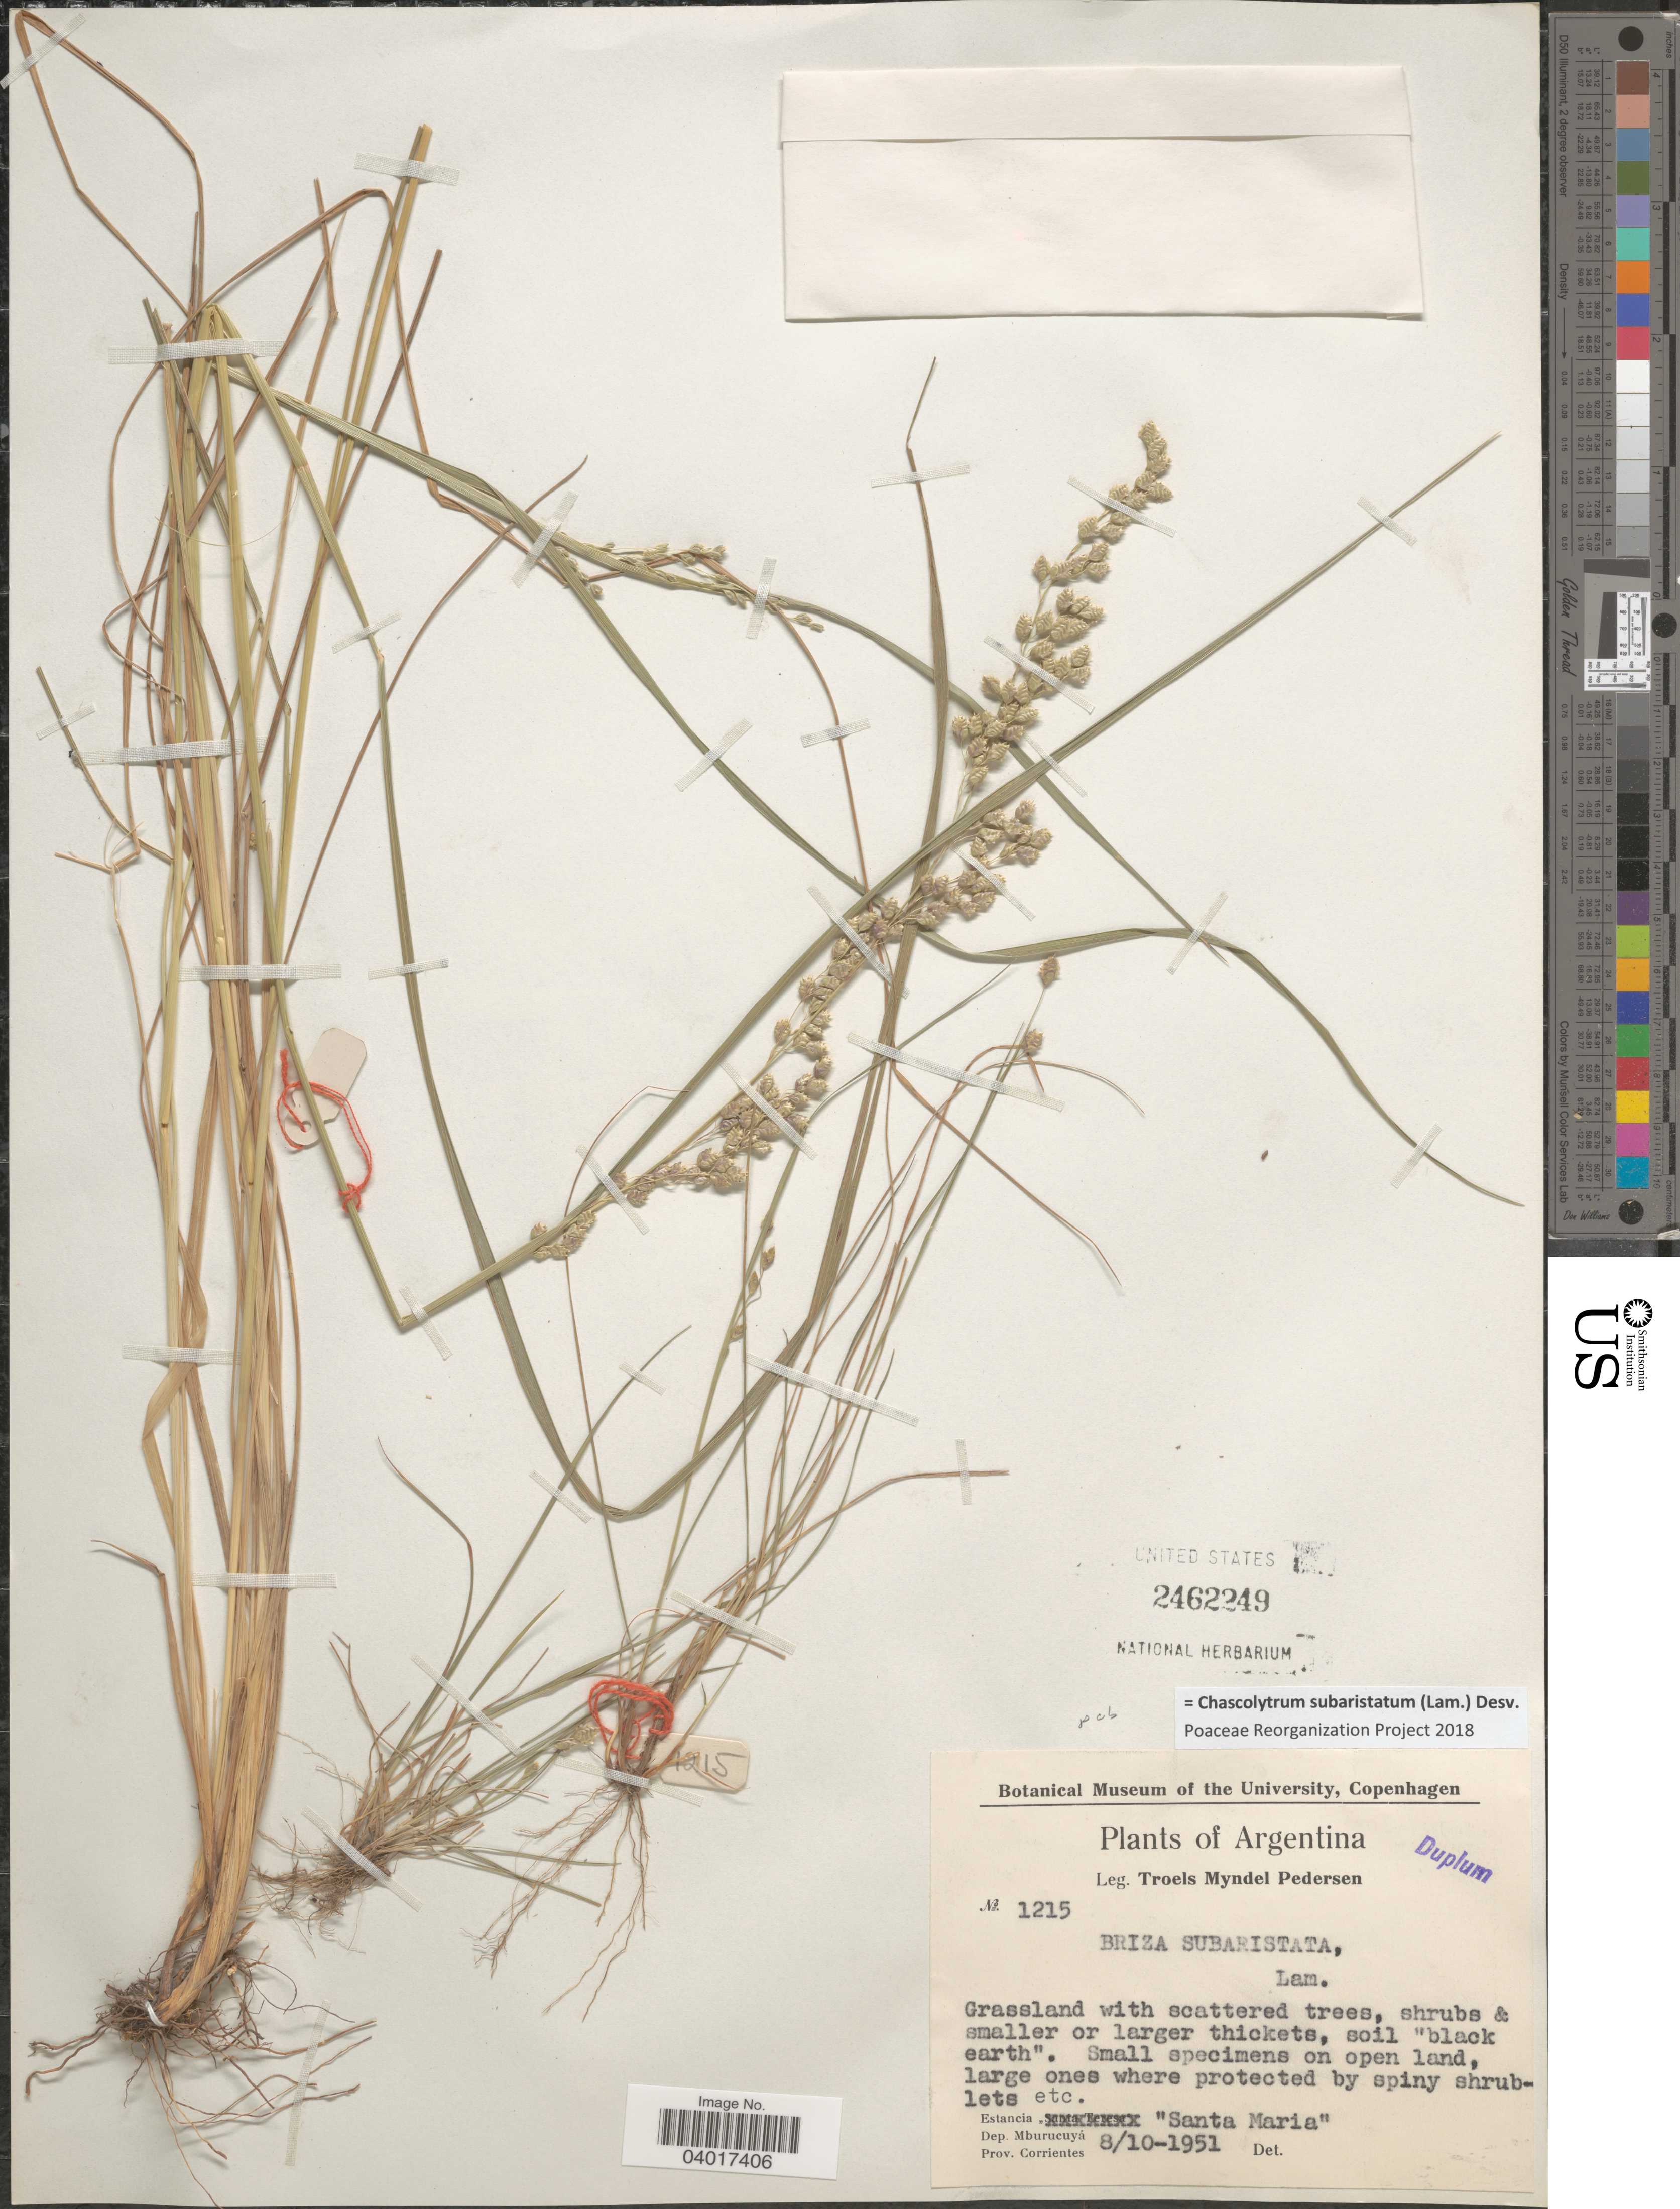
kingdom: Plantae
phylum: Tracheophyta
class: Liliopsida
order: Poales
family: Poaceae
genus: Chascolytrum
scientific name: Chascolytrum subaristatum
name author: (Lam.) Desv.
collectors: T. Pederson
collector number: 1215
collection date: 1951-10-08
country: Argentina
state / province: Corrientes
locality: Estancia "Santa Maria". Dep. Mburucuyá.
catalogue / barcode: US 2462249